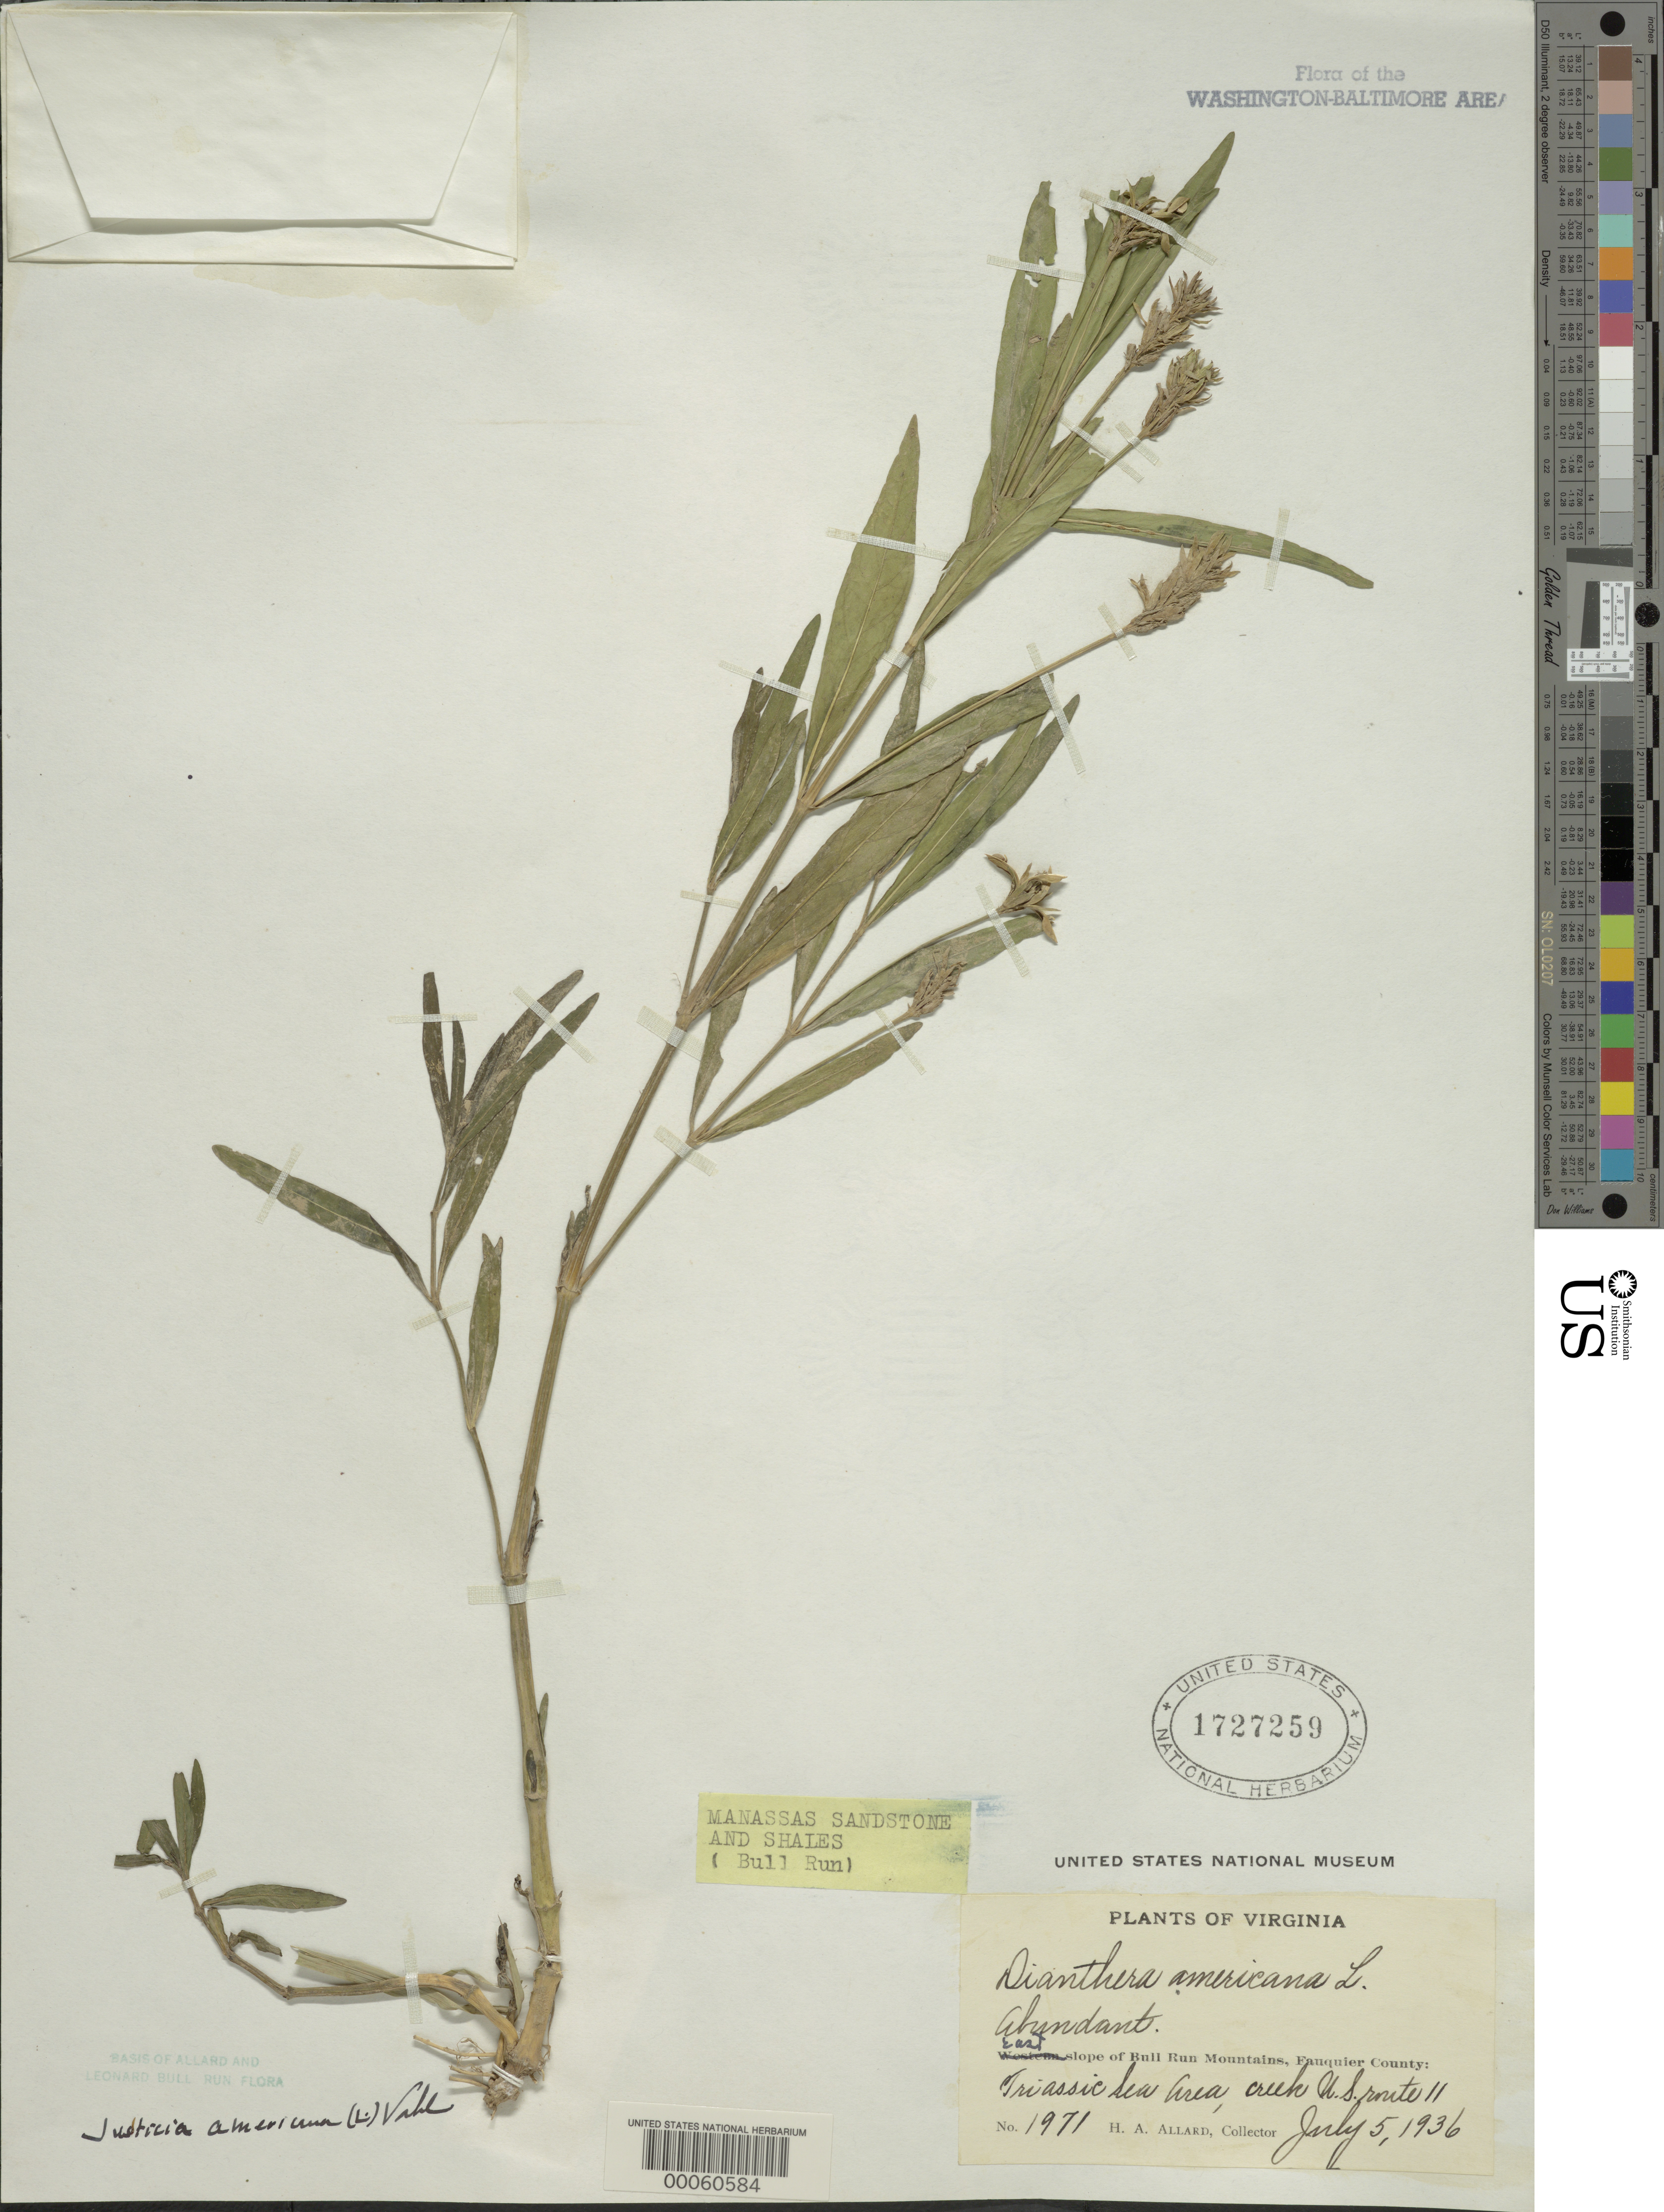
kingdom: Plantae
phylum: Tracheophyta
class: Magnoliopsida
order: Lamiales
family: Acanthaceae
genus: Justicia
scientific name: Justicia americana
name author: (L.) Vahl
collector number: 1971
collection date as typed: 05 Jul 1936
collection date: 1936-07-05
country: United States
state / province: Virginia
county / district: Fauquier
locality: US Route 11 Creek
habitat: Triassic sea area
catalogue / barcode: US 1727259